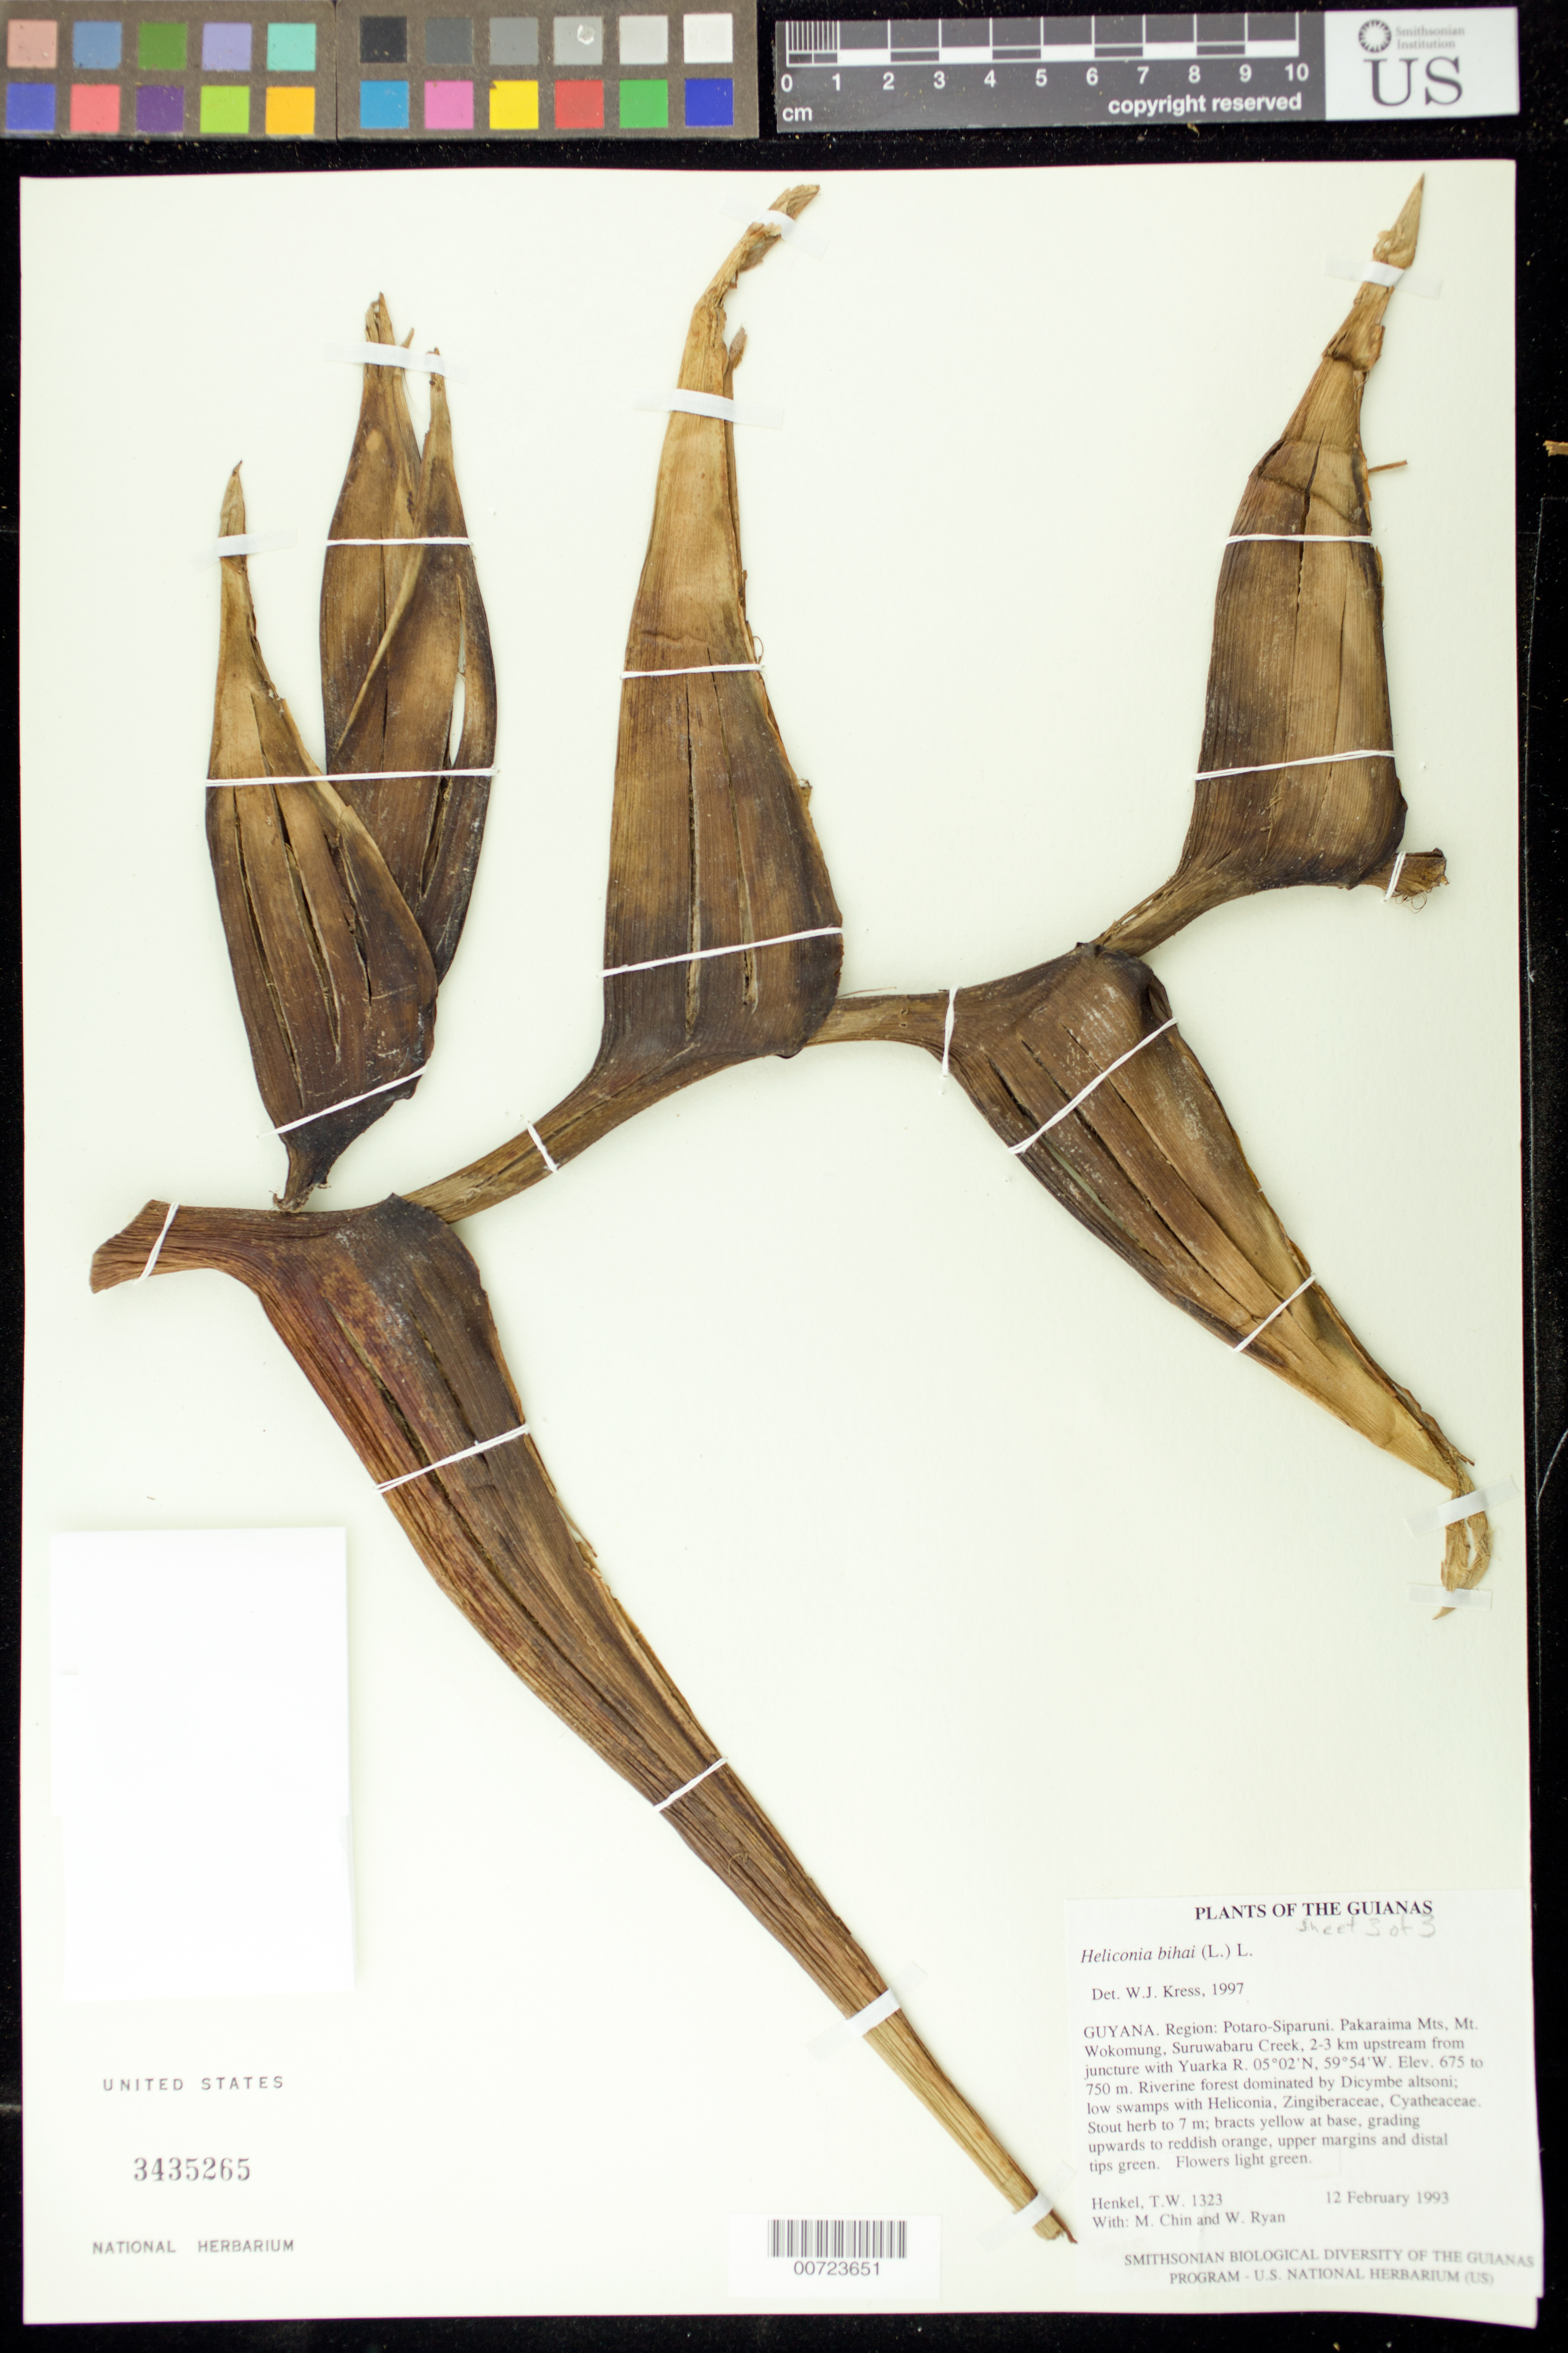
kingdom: Plantae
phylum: Tracheophyta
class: Liliopsida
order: Zingiberales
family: Heliconiaceae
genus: Heliconia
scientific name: Heliconia bihai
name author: (L.) L.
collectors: T. Henkel, M. Chin & W. Ryan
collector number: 1323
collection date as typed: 12 February 1993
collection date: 1993-02-12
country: Guyana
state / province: Potaro-Siparuni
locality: Pakaraima Mts, Mt. Wokomung, Suruwabaru Creek, 2-3 km upstream from juncture with Yuarka R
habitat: Riverine forest dominated by Dicymbe altsoni; low swamps with Heliconia, Zingiberaceae, Cyatheaceae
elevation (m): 675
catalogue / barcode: US 3435265